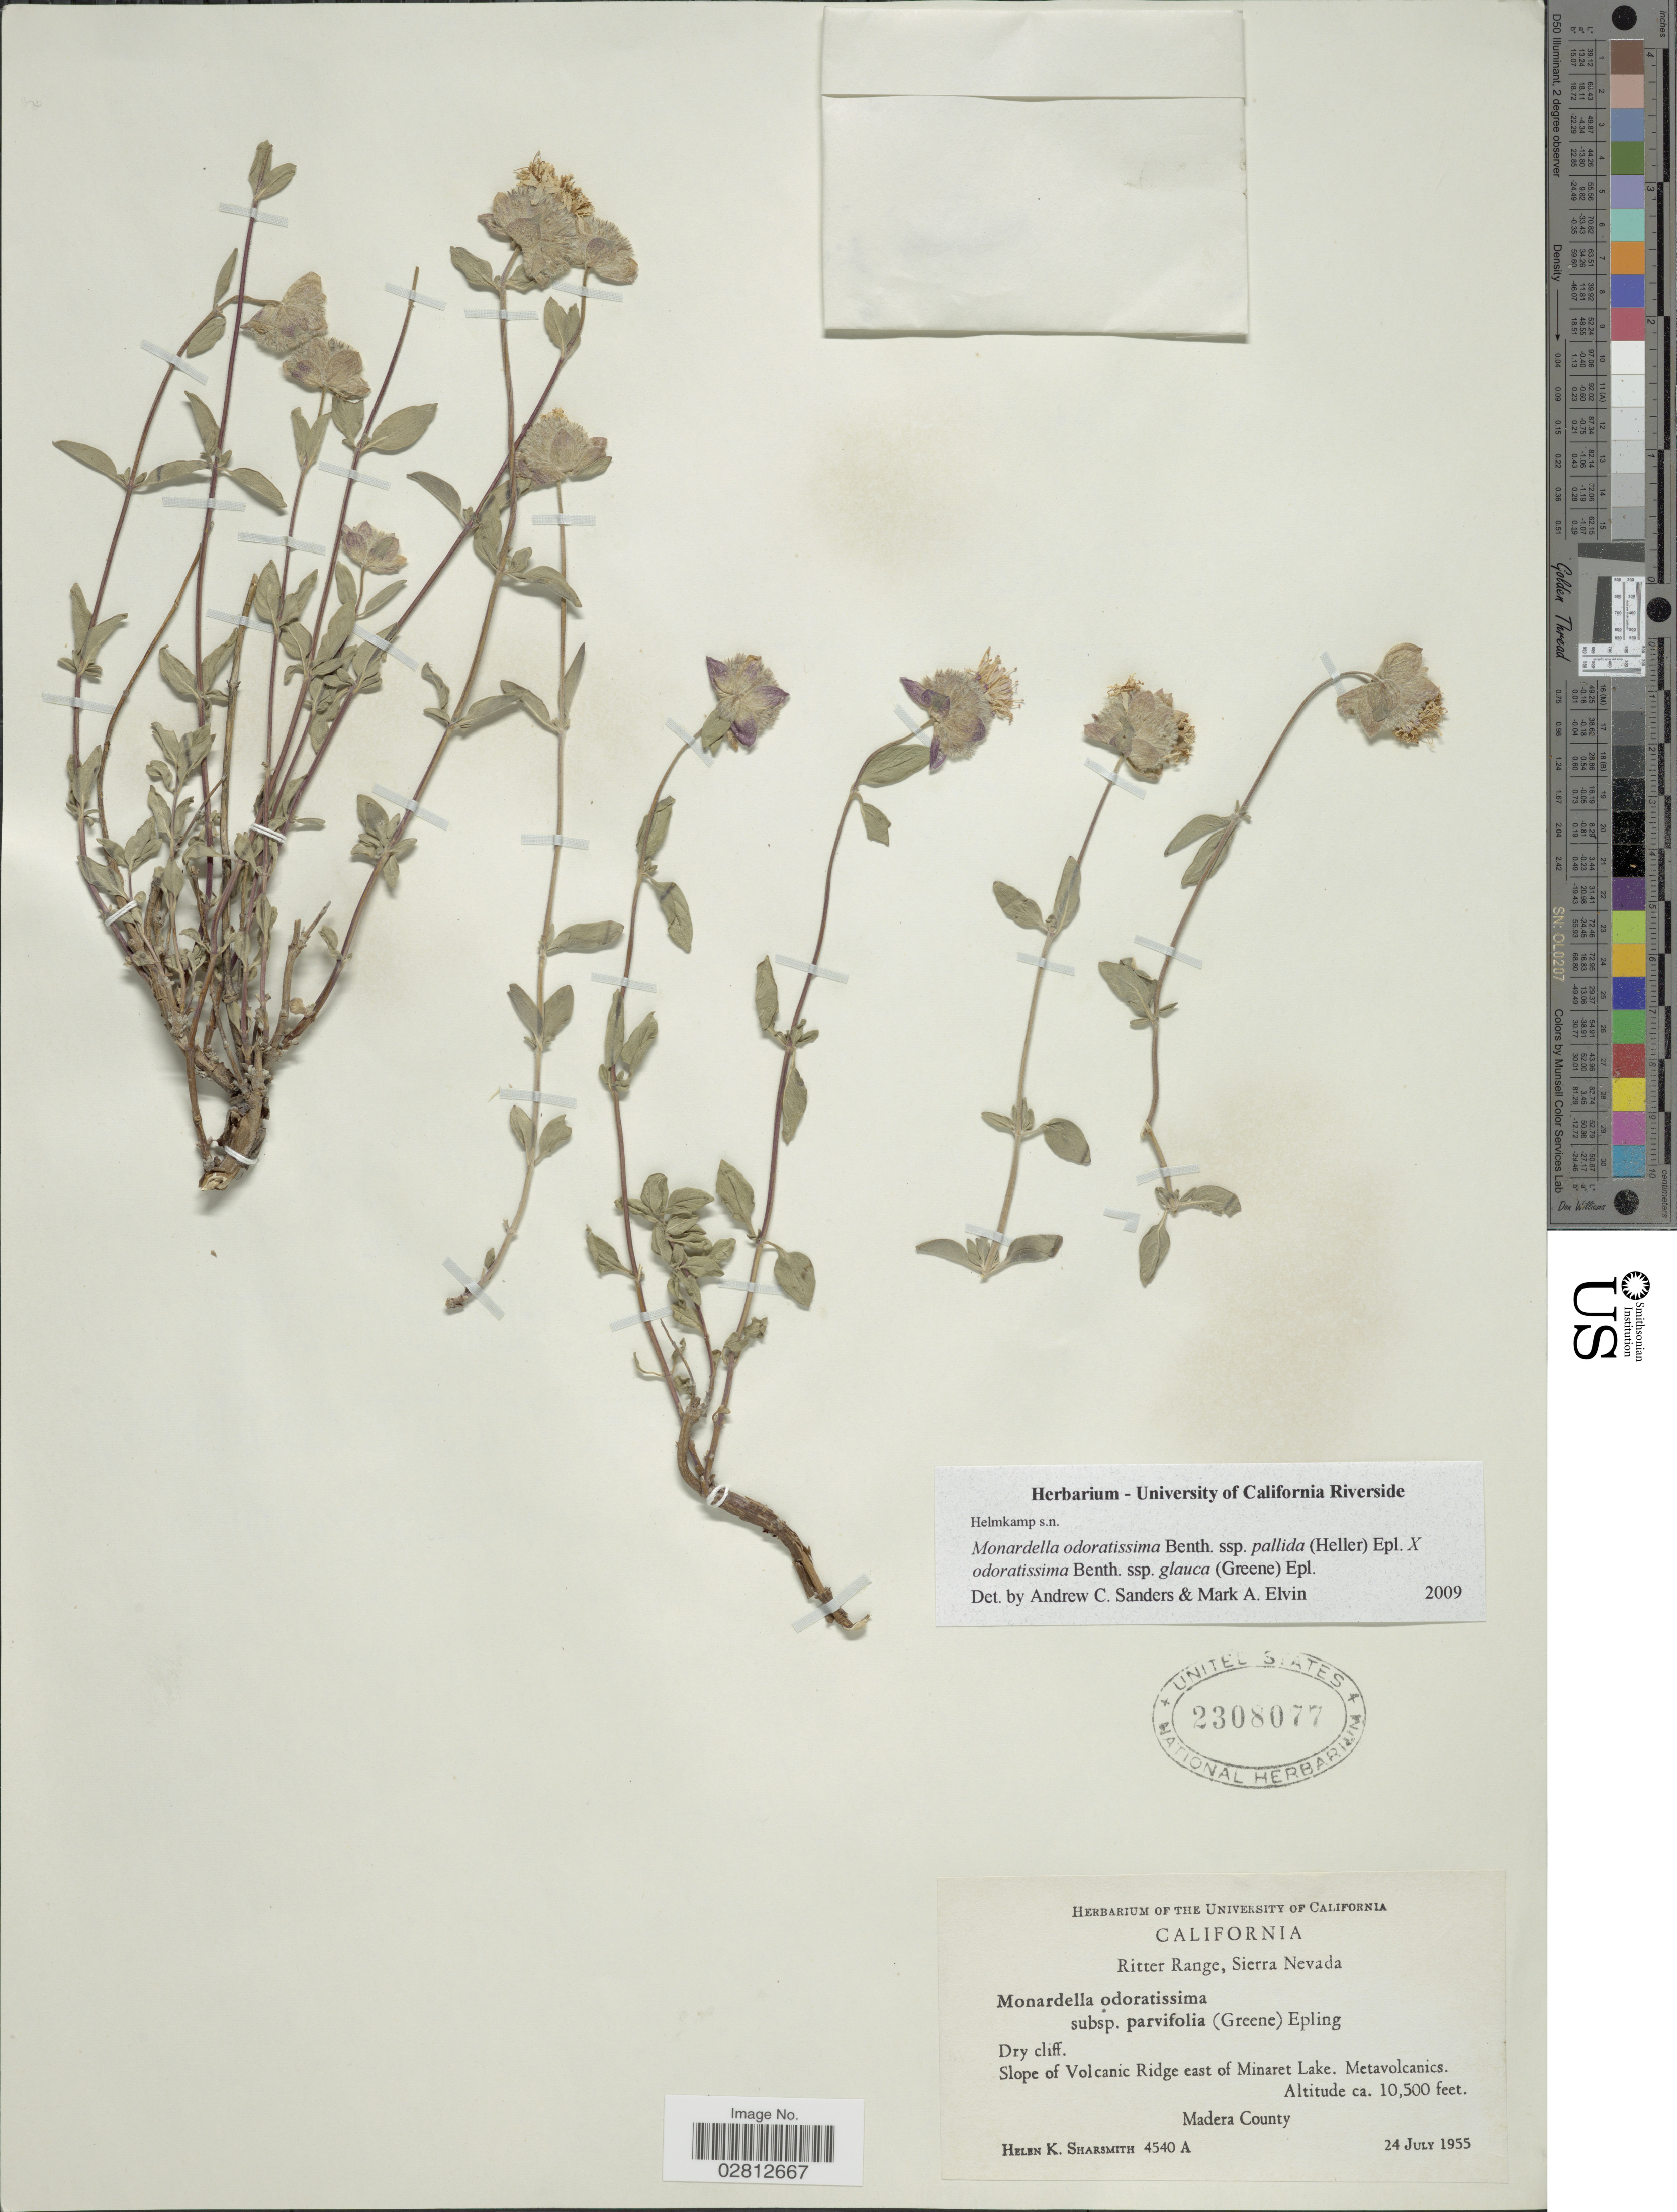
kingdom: Plantae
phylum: Tracheophyta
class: Magnoliopsida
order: Lamiales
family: Lamiaceae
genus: Monardella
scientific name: Monardella odoratissima subsp. pallida x M. odoratissima subsp. obispoensis (Hoover) Brunell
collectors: H. Sharsmith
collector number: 4540A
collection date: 1955-07-24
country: United States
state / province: California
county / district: Madera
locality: Ritter Range, Sierra Nevada, Slope of Volcanic Ridge east of Minaret Lake, Metavolcanics, Madera County.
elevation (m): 3200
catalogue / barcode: US 2308077